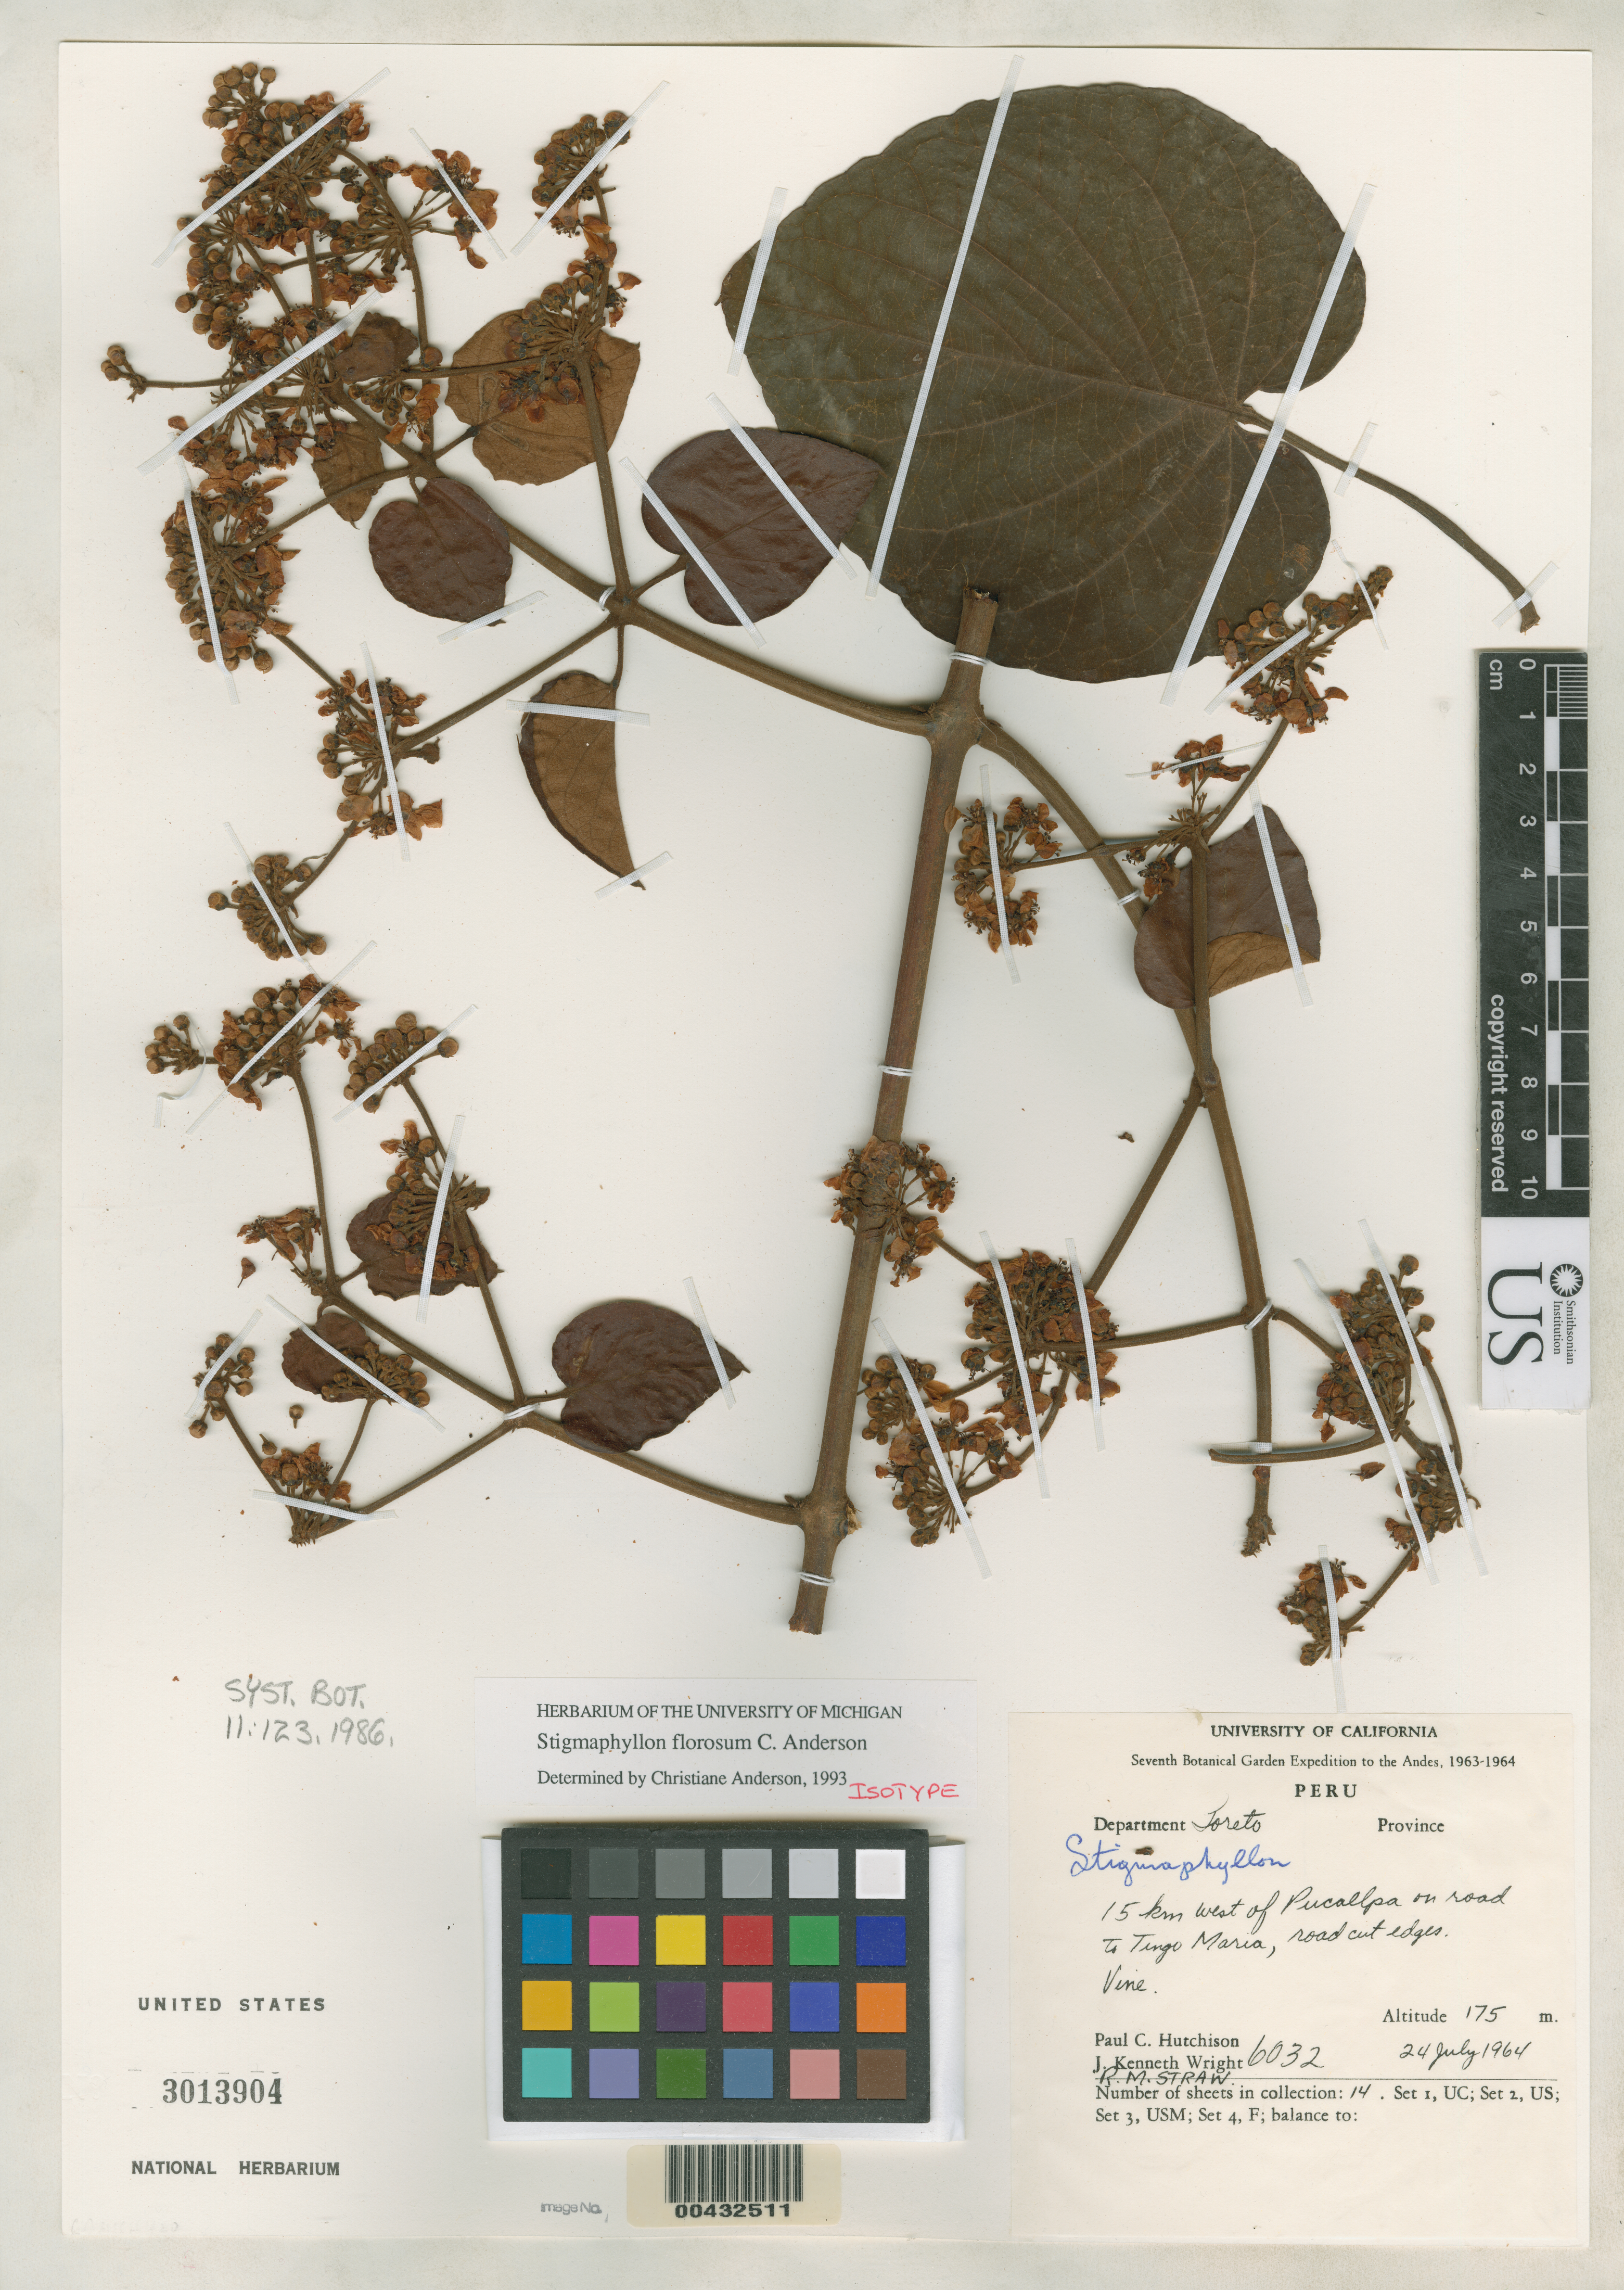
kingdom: Plantae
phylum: Tracheophyta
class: Magnoliopsida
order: Malpighiales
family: Malpighiaceae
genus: Stigmaphyllon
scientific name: Stigmaphyllon florosum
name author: C.E. Anderson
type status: Isotype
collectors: P. C. Hutchison, J. K. Wright & R. M. Straw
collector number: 6032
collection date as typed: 24 Jul 1964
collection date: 1964-07-24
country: Peru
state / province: Ucayali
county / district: Coronel Portillo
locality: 15 km W of Pucalpa on road to Tingo Maria.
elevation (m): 175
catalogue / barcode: US 3013904